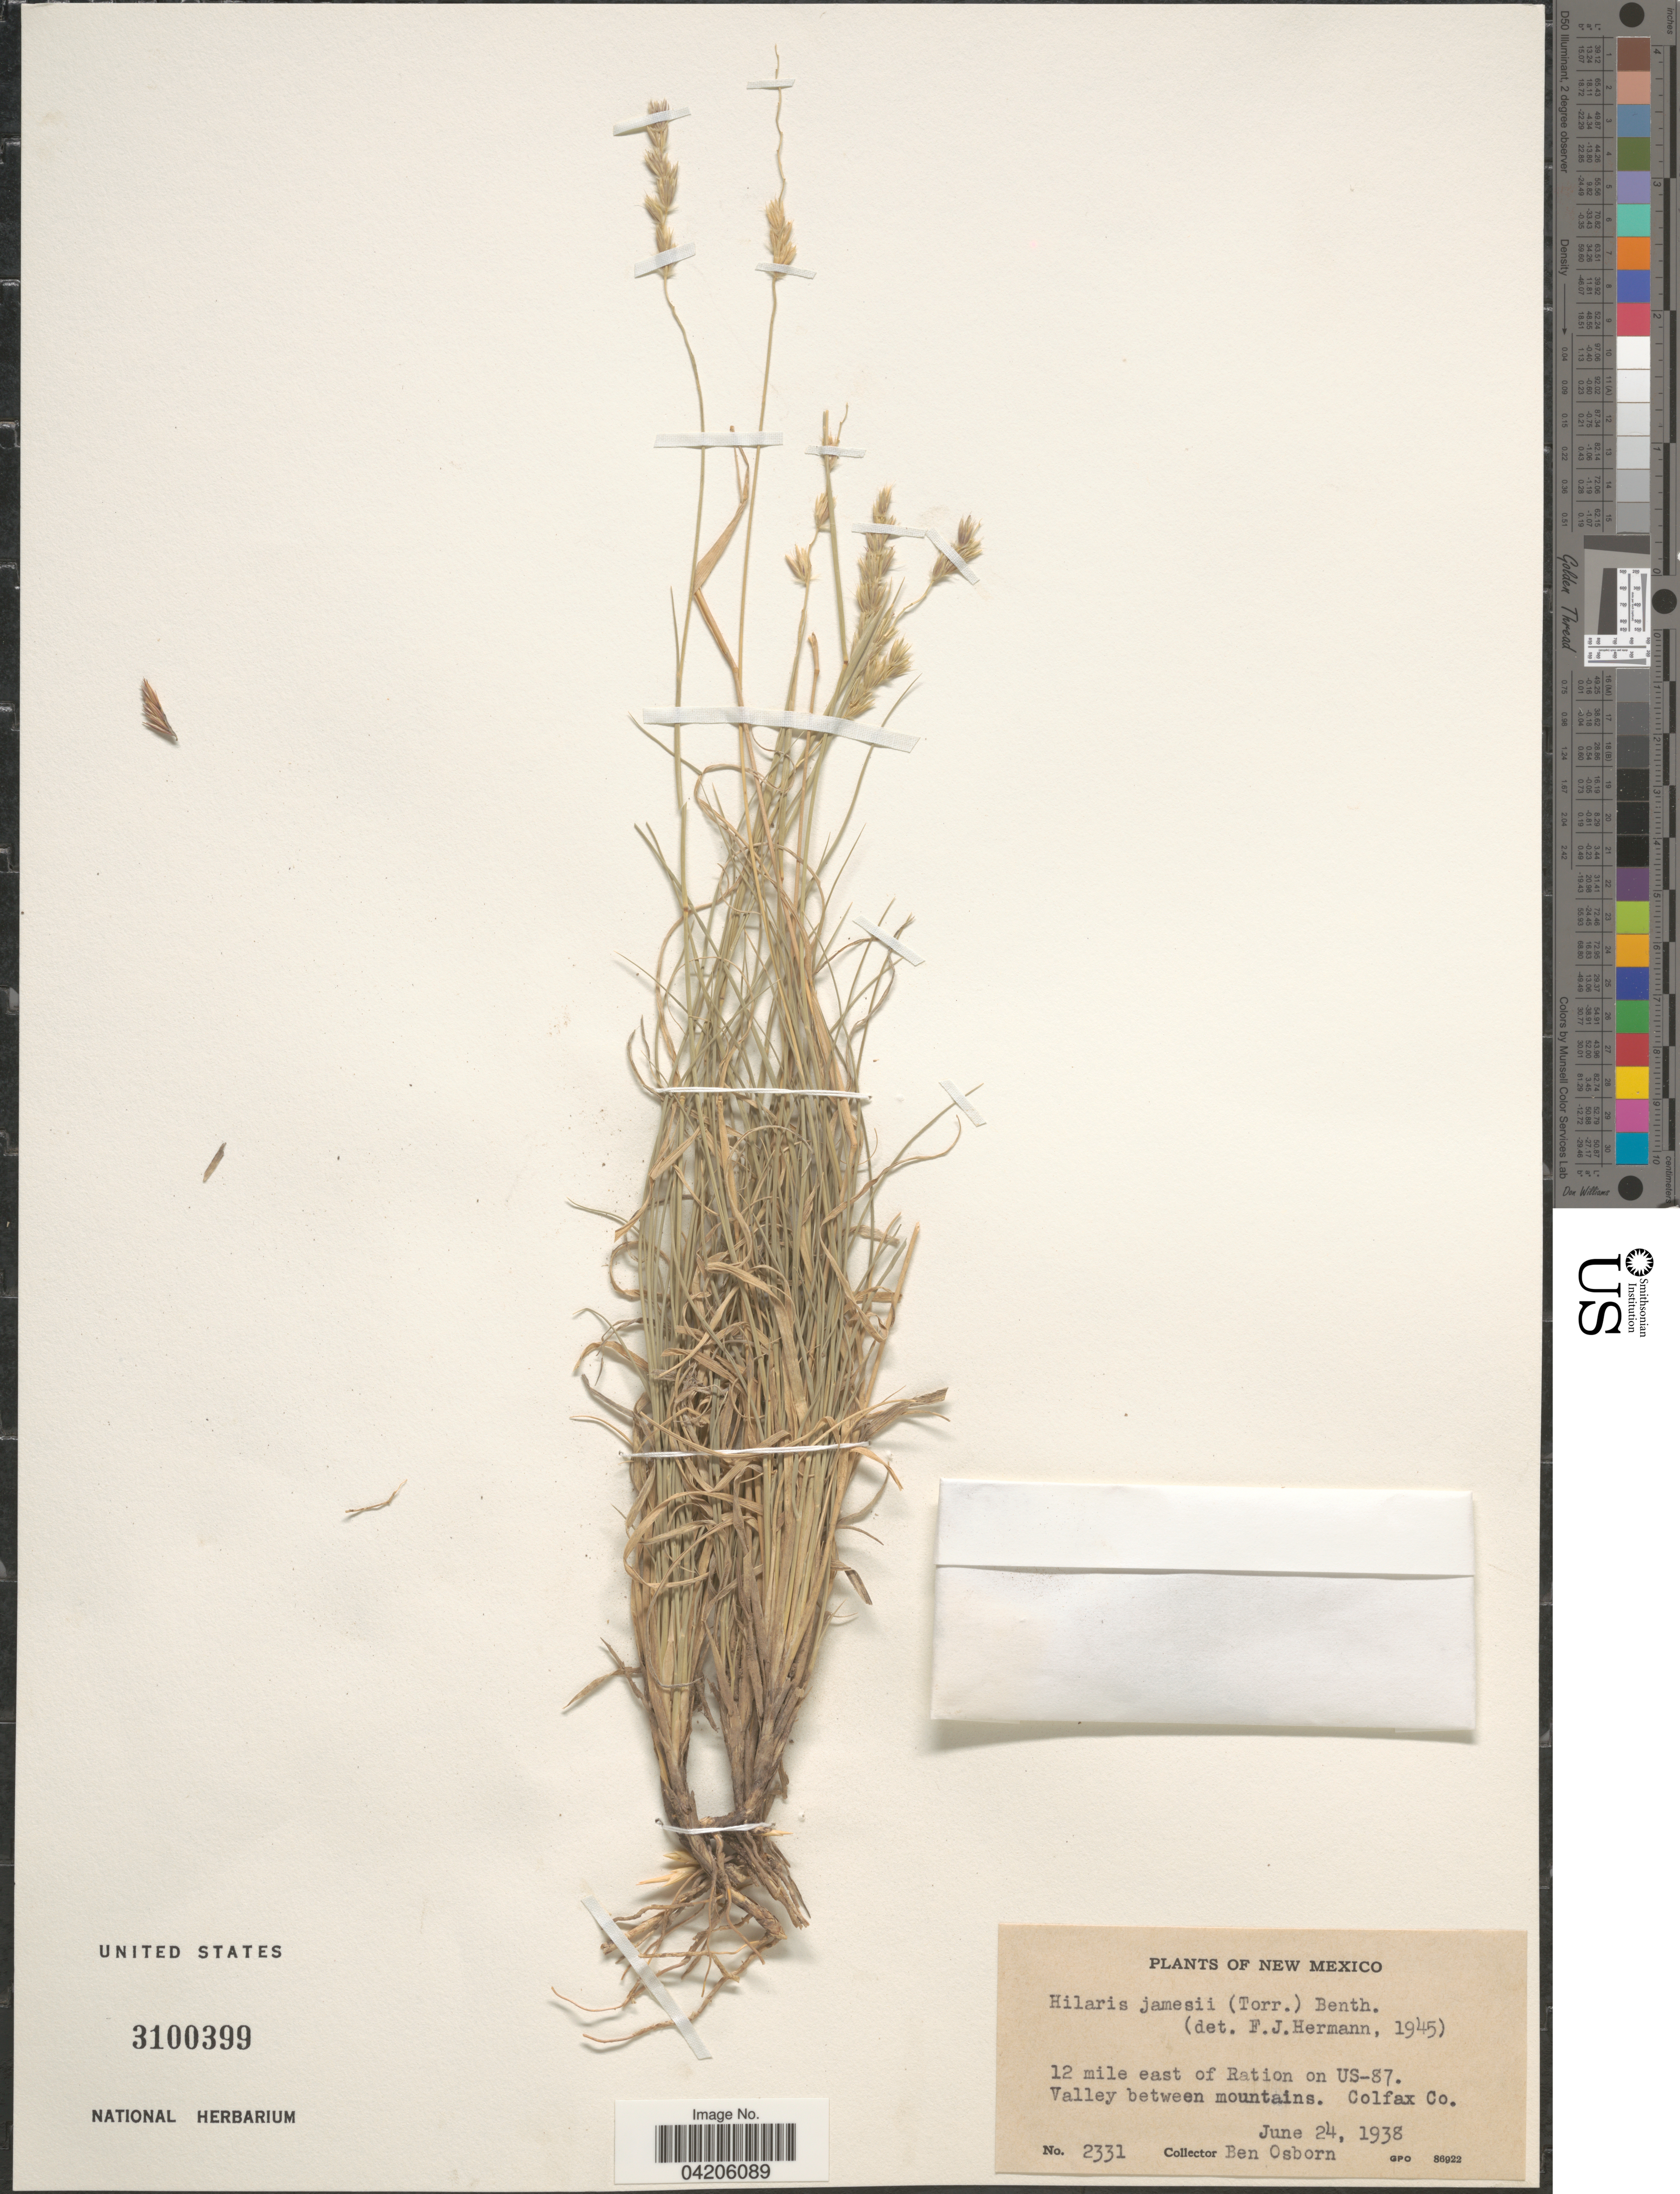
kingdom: Plantae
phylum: Tracheophyta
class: Liliopsida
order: Poales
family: Poaceae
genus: Hilaria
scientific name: Hilaria jamesii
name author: (Torr.) Benth.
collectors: B. Osborn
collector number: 2331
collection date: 1938-06-24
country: United States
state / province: New Mexico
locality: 12 mile east of Ration on US-87. Valley between mountains. Colfax Co.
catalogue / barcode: US 3100399